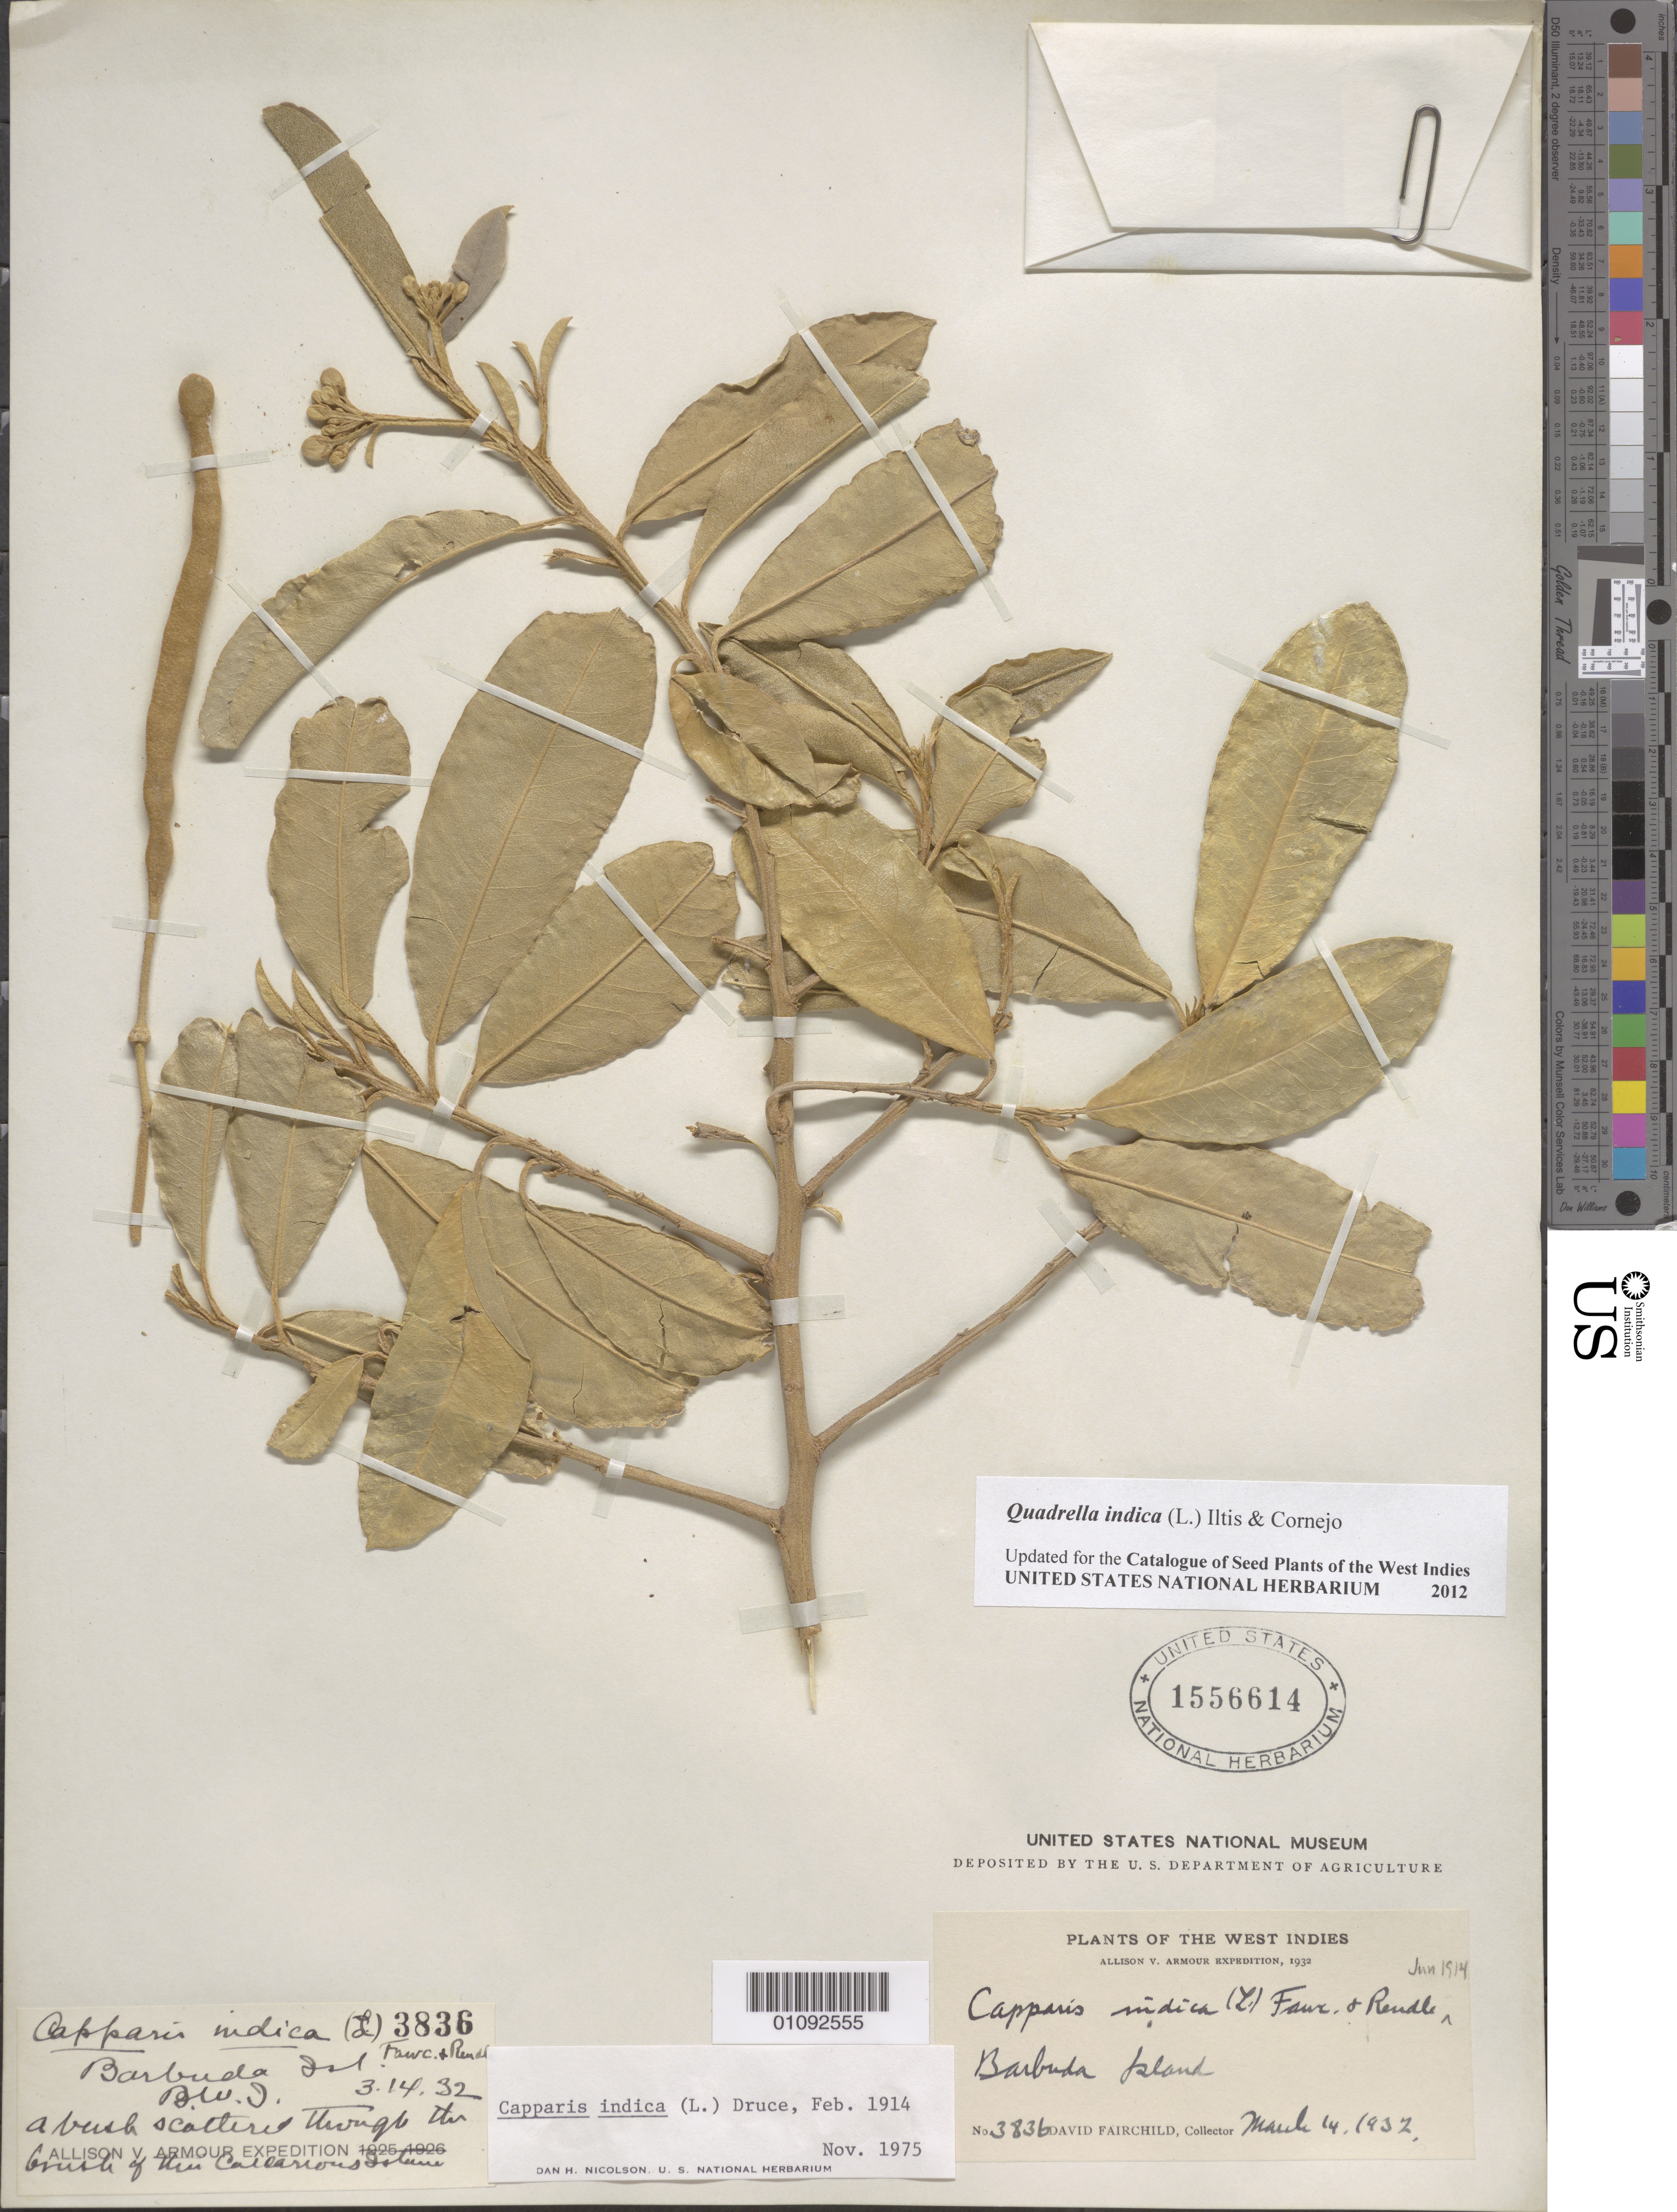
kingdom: Plantae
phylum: Tracheophyta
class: Magnoliopsida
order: Brassicales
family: Capparaceae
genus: Quadrella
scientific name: Quadrella indica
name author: (L.) Iltis & Cornejo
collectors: D. Fairchild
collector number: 3836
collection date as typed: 14 Mar 1932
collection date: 1932-03-14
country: Antigua and Barbuda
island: Barbuda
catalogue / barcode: US 1556614